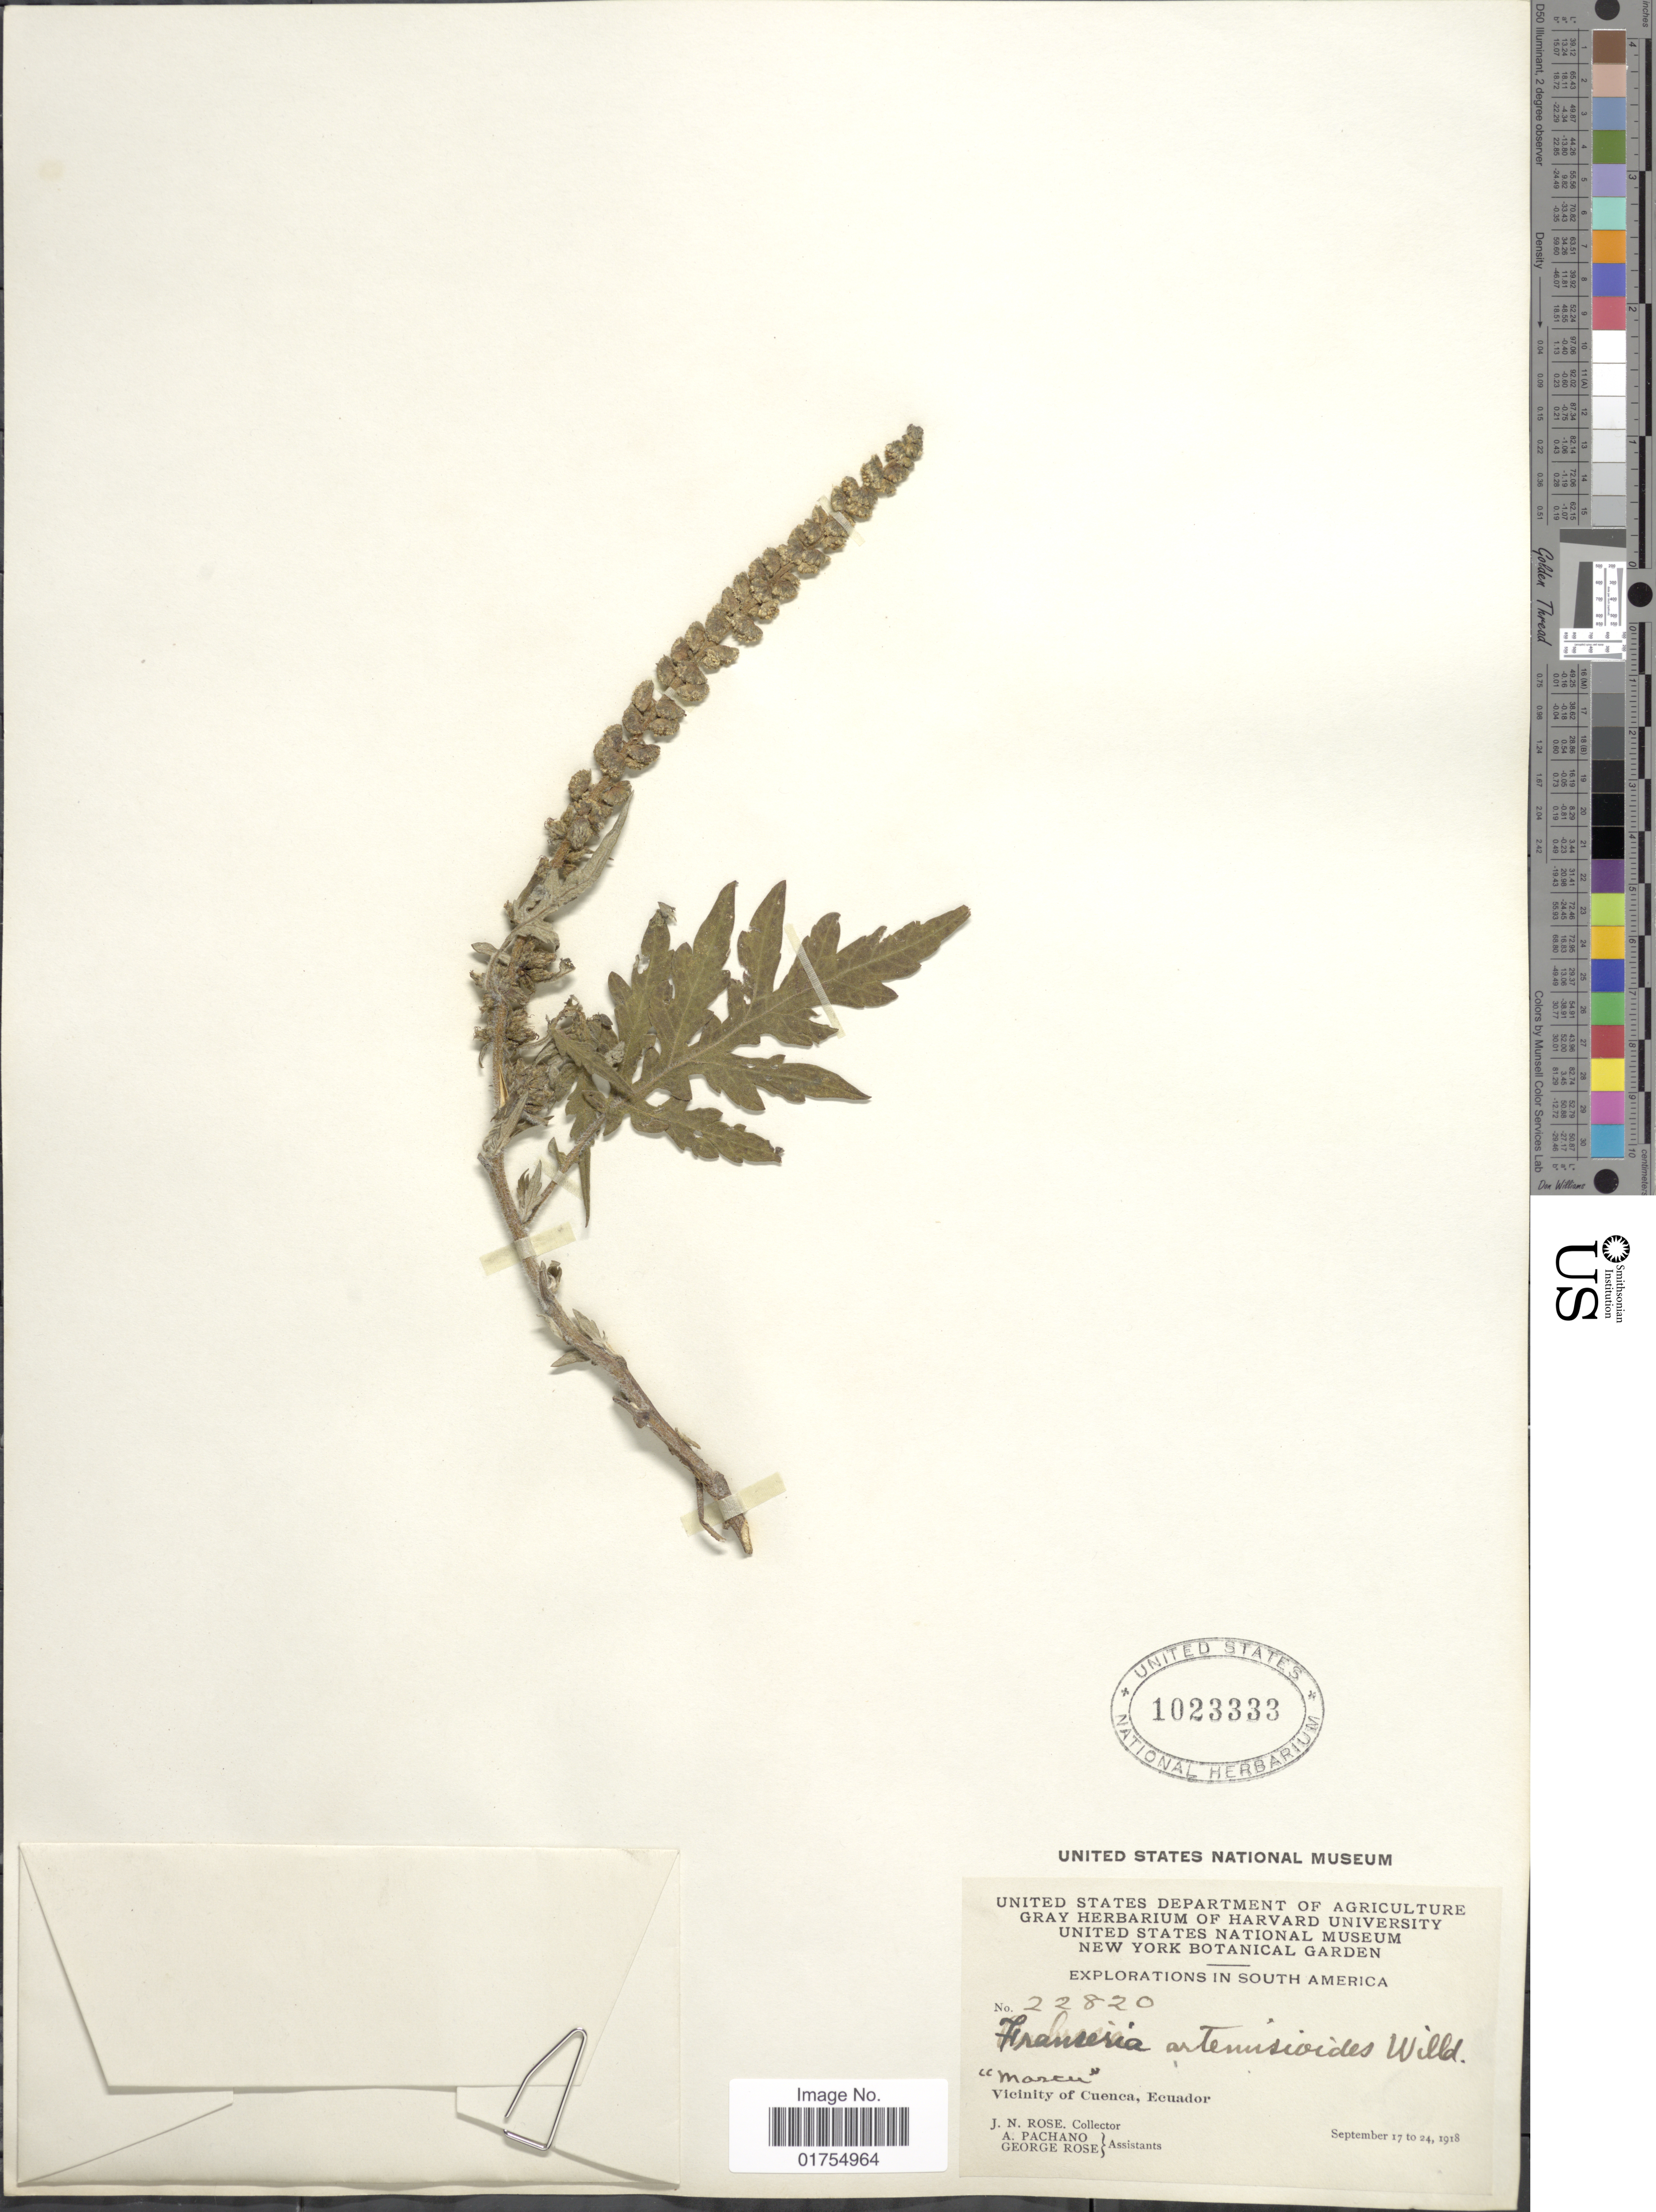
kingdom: Plantae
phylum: Tracheophyta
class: Magnoliopsida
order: Asterales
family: Asteraceae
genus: Franseria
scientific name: Franseria artemisioides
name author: Willd.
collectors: J. N. Rose, A. Pachano & G. Rose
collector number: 22820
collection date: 1918-09-17/1918-09-24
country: Ecuador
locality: Vicinity of Cuenca.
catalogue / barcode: US 1023333